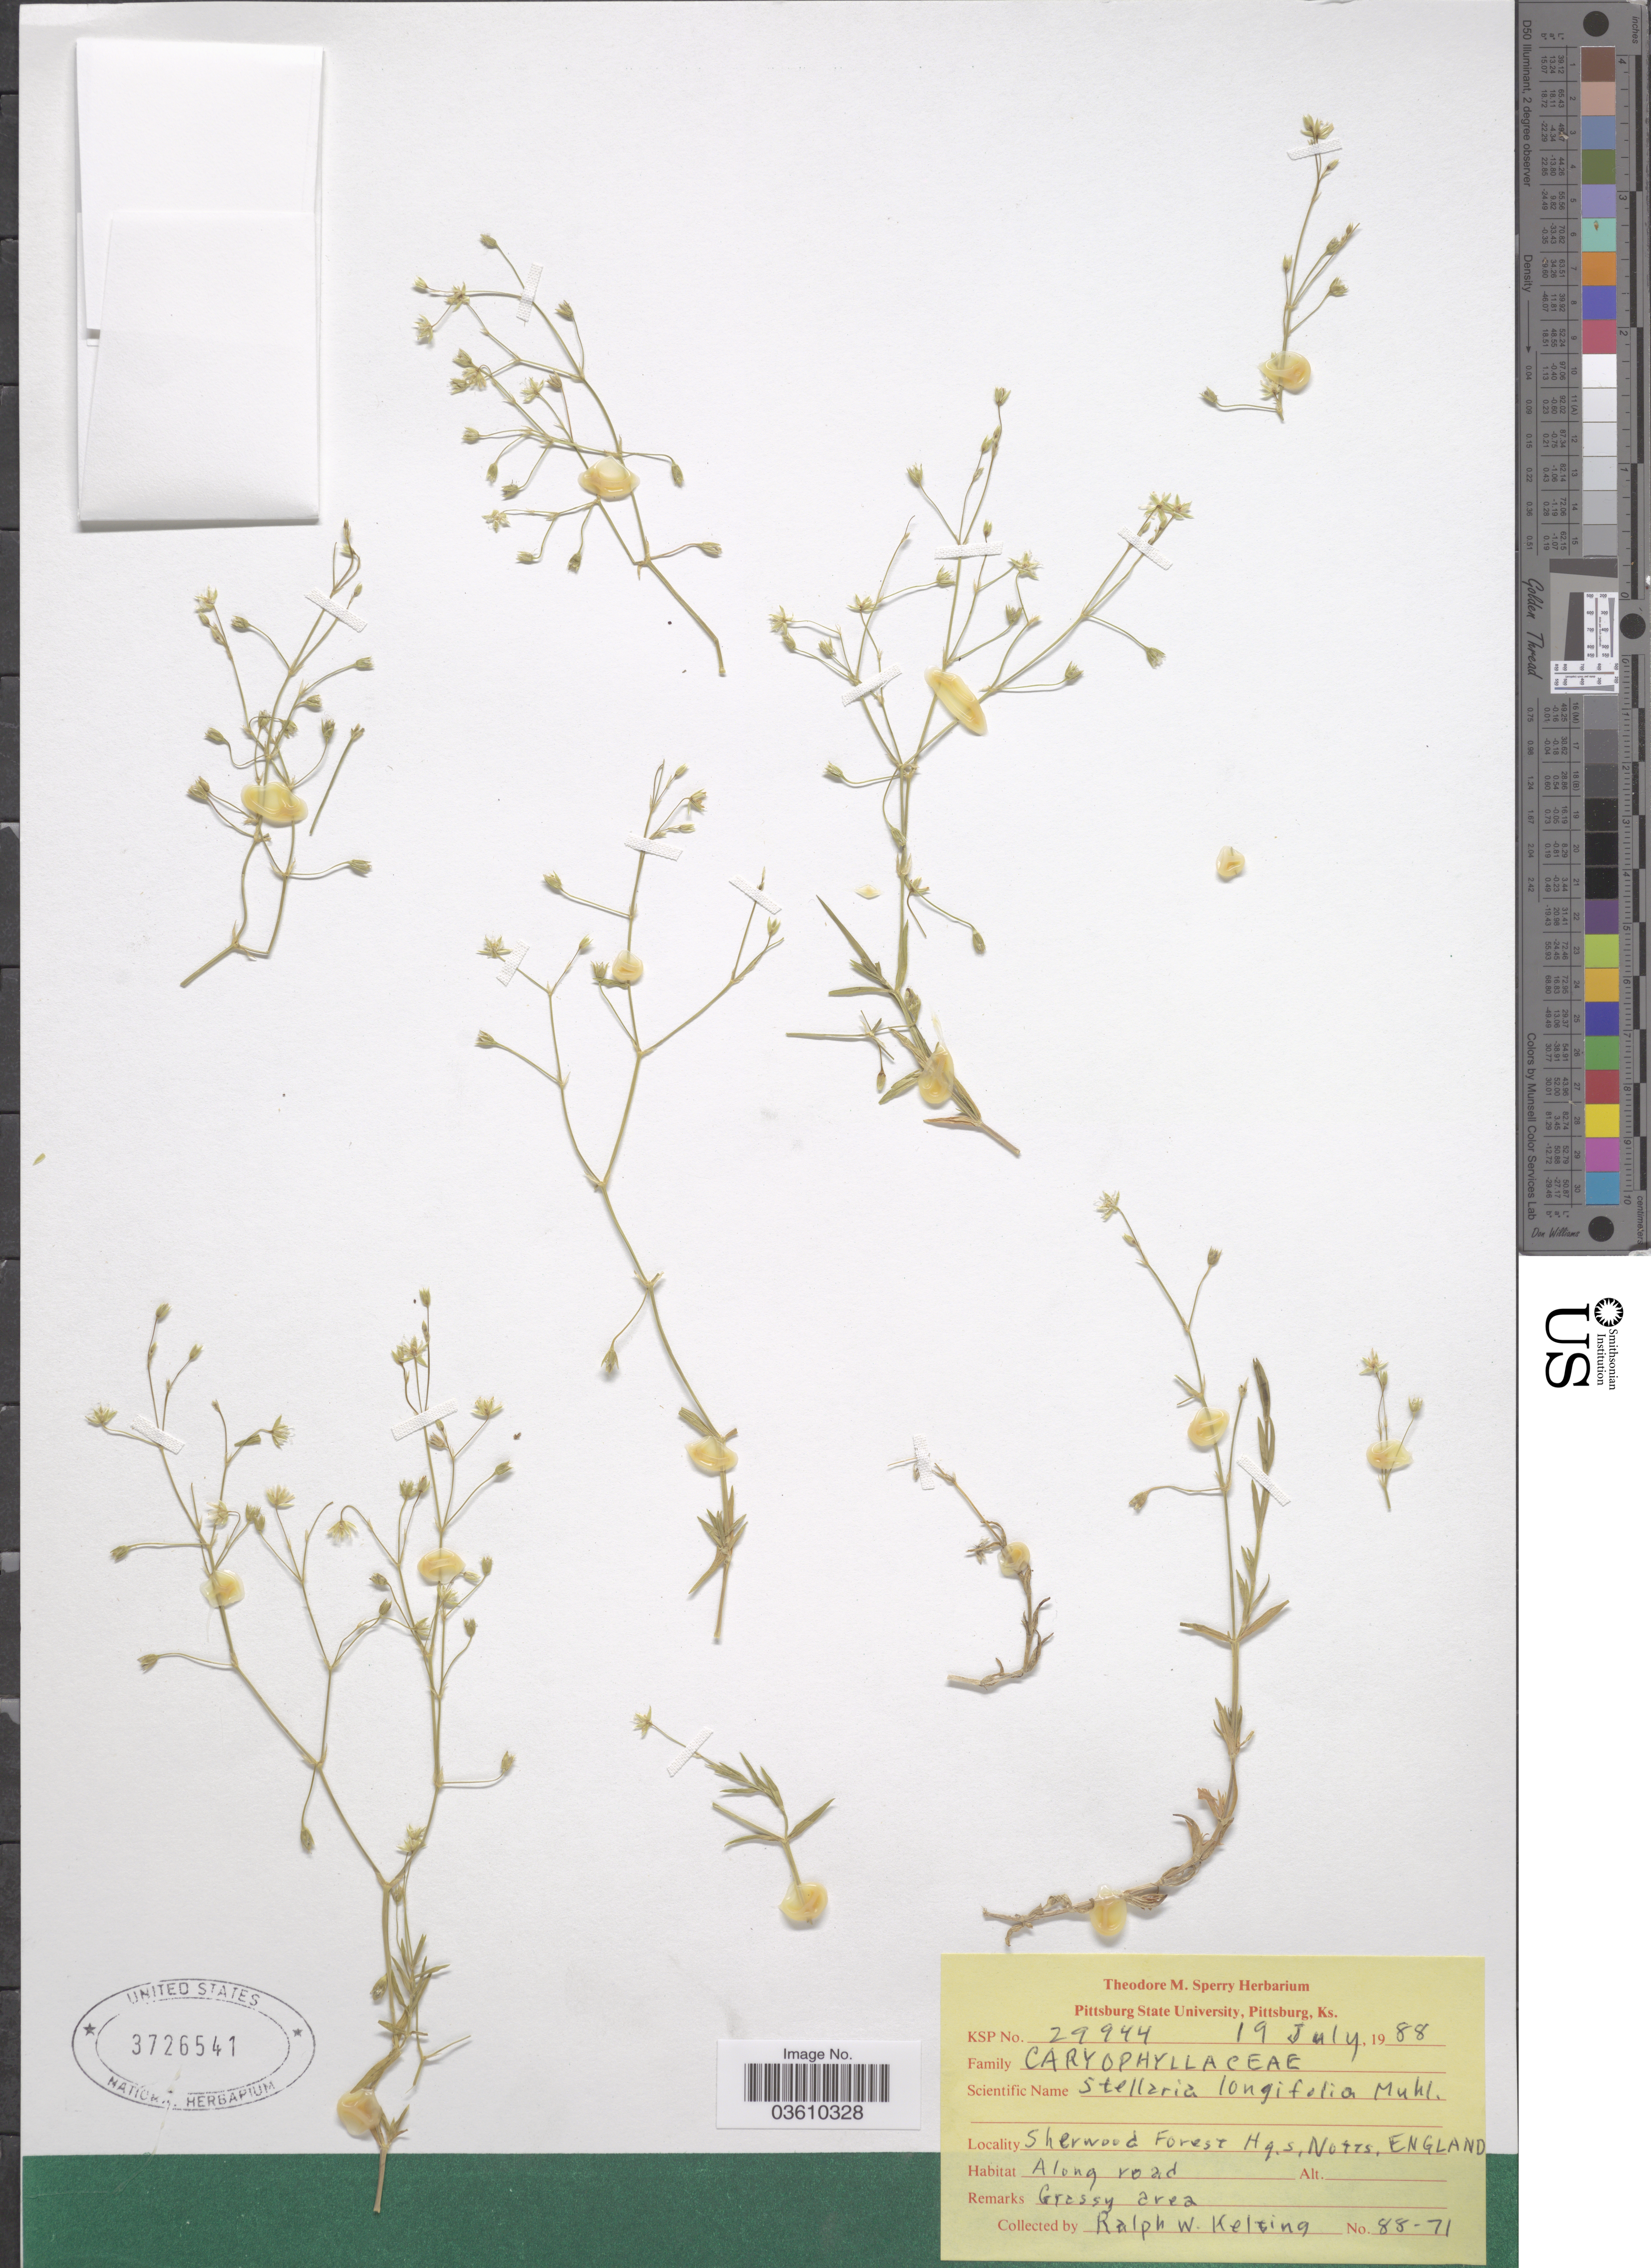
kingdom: Plantae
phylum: Tracheophyta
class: Magnoliopsida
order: Caryophyllales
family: Caryophyllaceae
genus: Stellaria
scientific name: Stellaria longifolia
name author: Muhl. ex Willd.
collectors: R. Kelting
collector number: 29944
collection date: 1988-07-19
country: United Kingdom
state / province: England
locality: Sherwood Forest Hgs, Notes, England.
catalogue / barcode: US 3726541